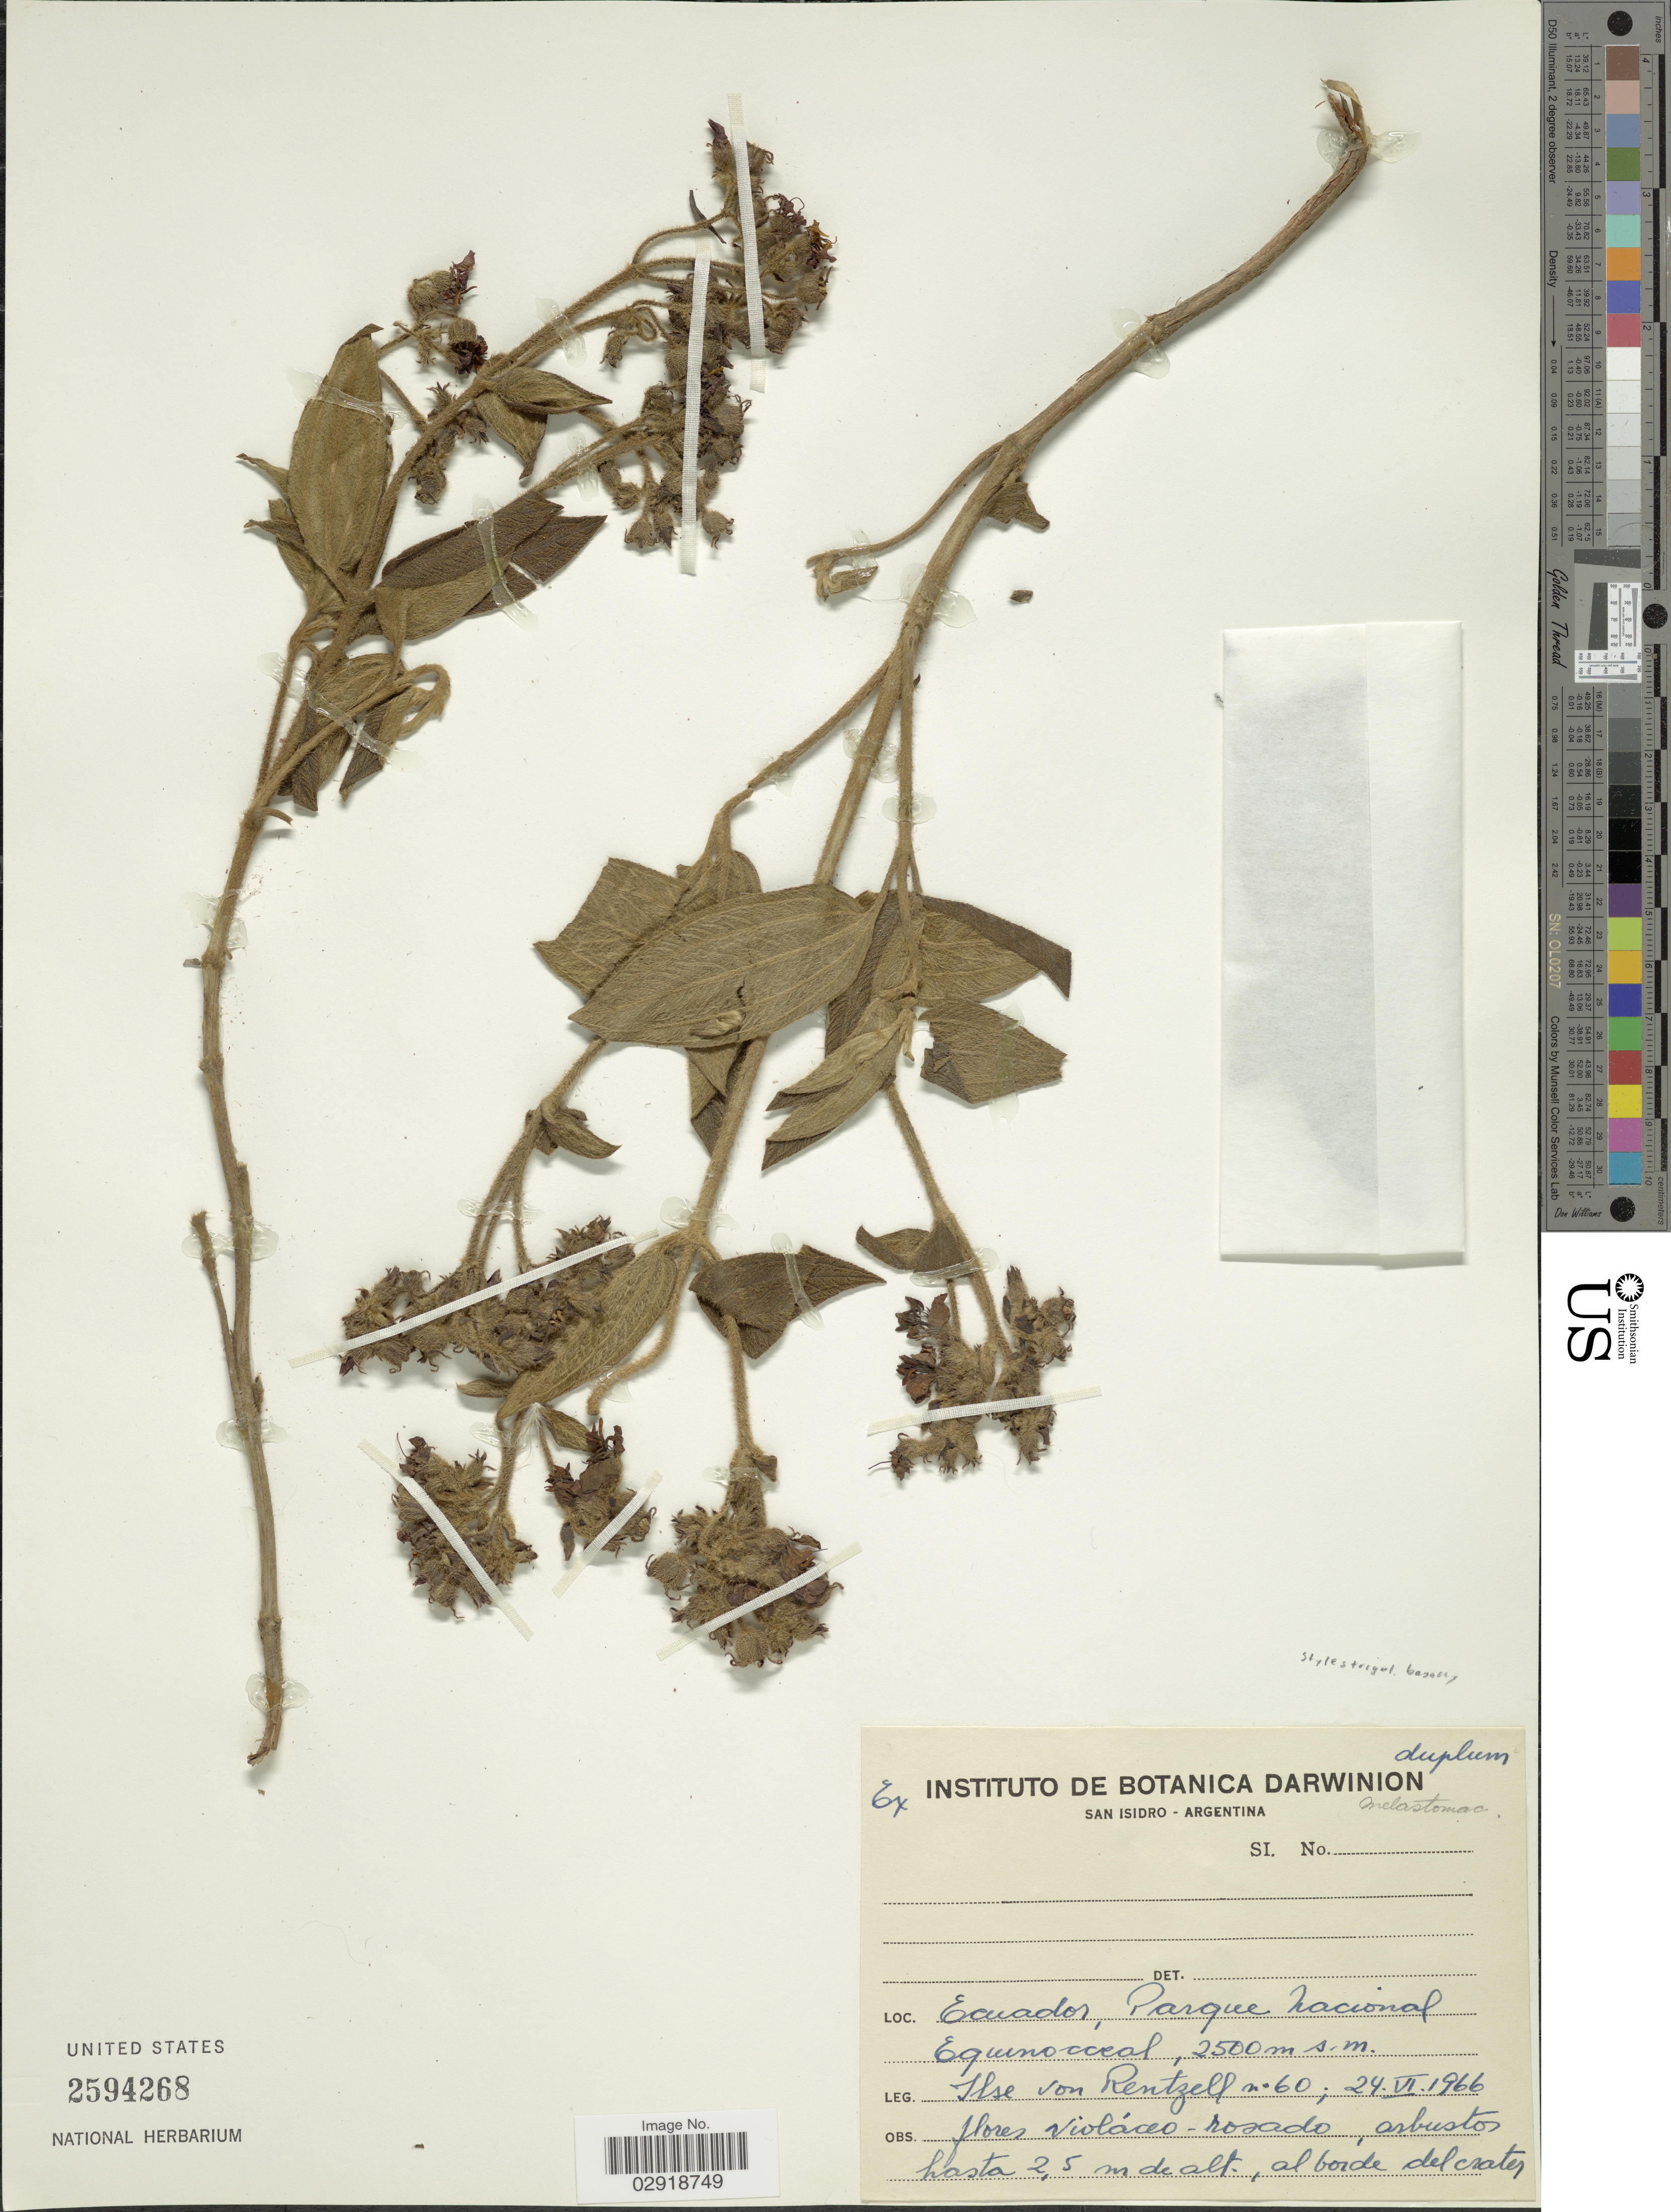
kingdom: Plantae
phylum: Tracheophyta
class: Magnoliopsida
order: Myrtales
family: Melastomataceae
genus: Chaetogastra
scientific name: Chaetogastra sp.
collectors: I. von Rentzell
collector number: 60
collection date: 1966-06-24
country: Ecuador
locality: Parque Nacional Equinocceal.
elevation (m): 2500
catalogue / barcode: US 2594268